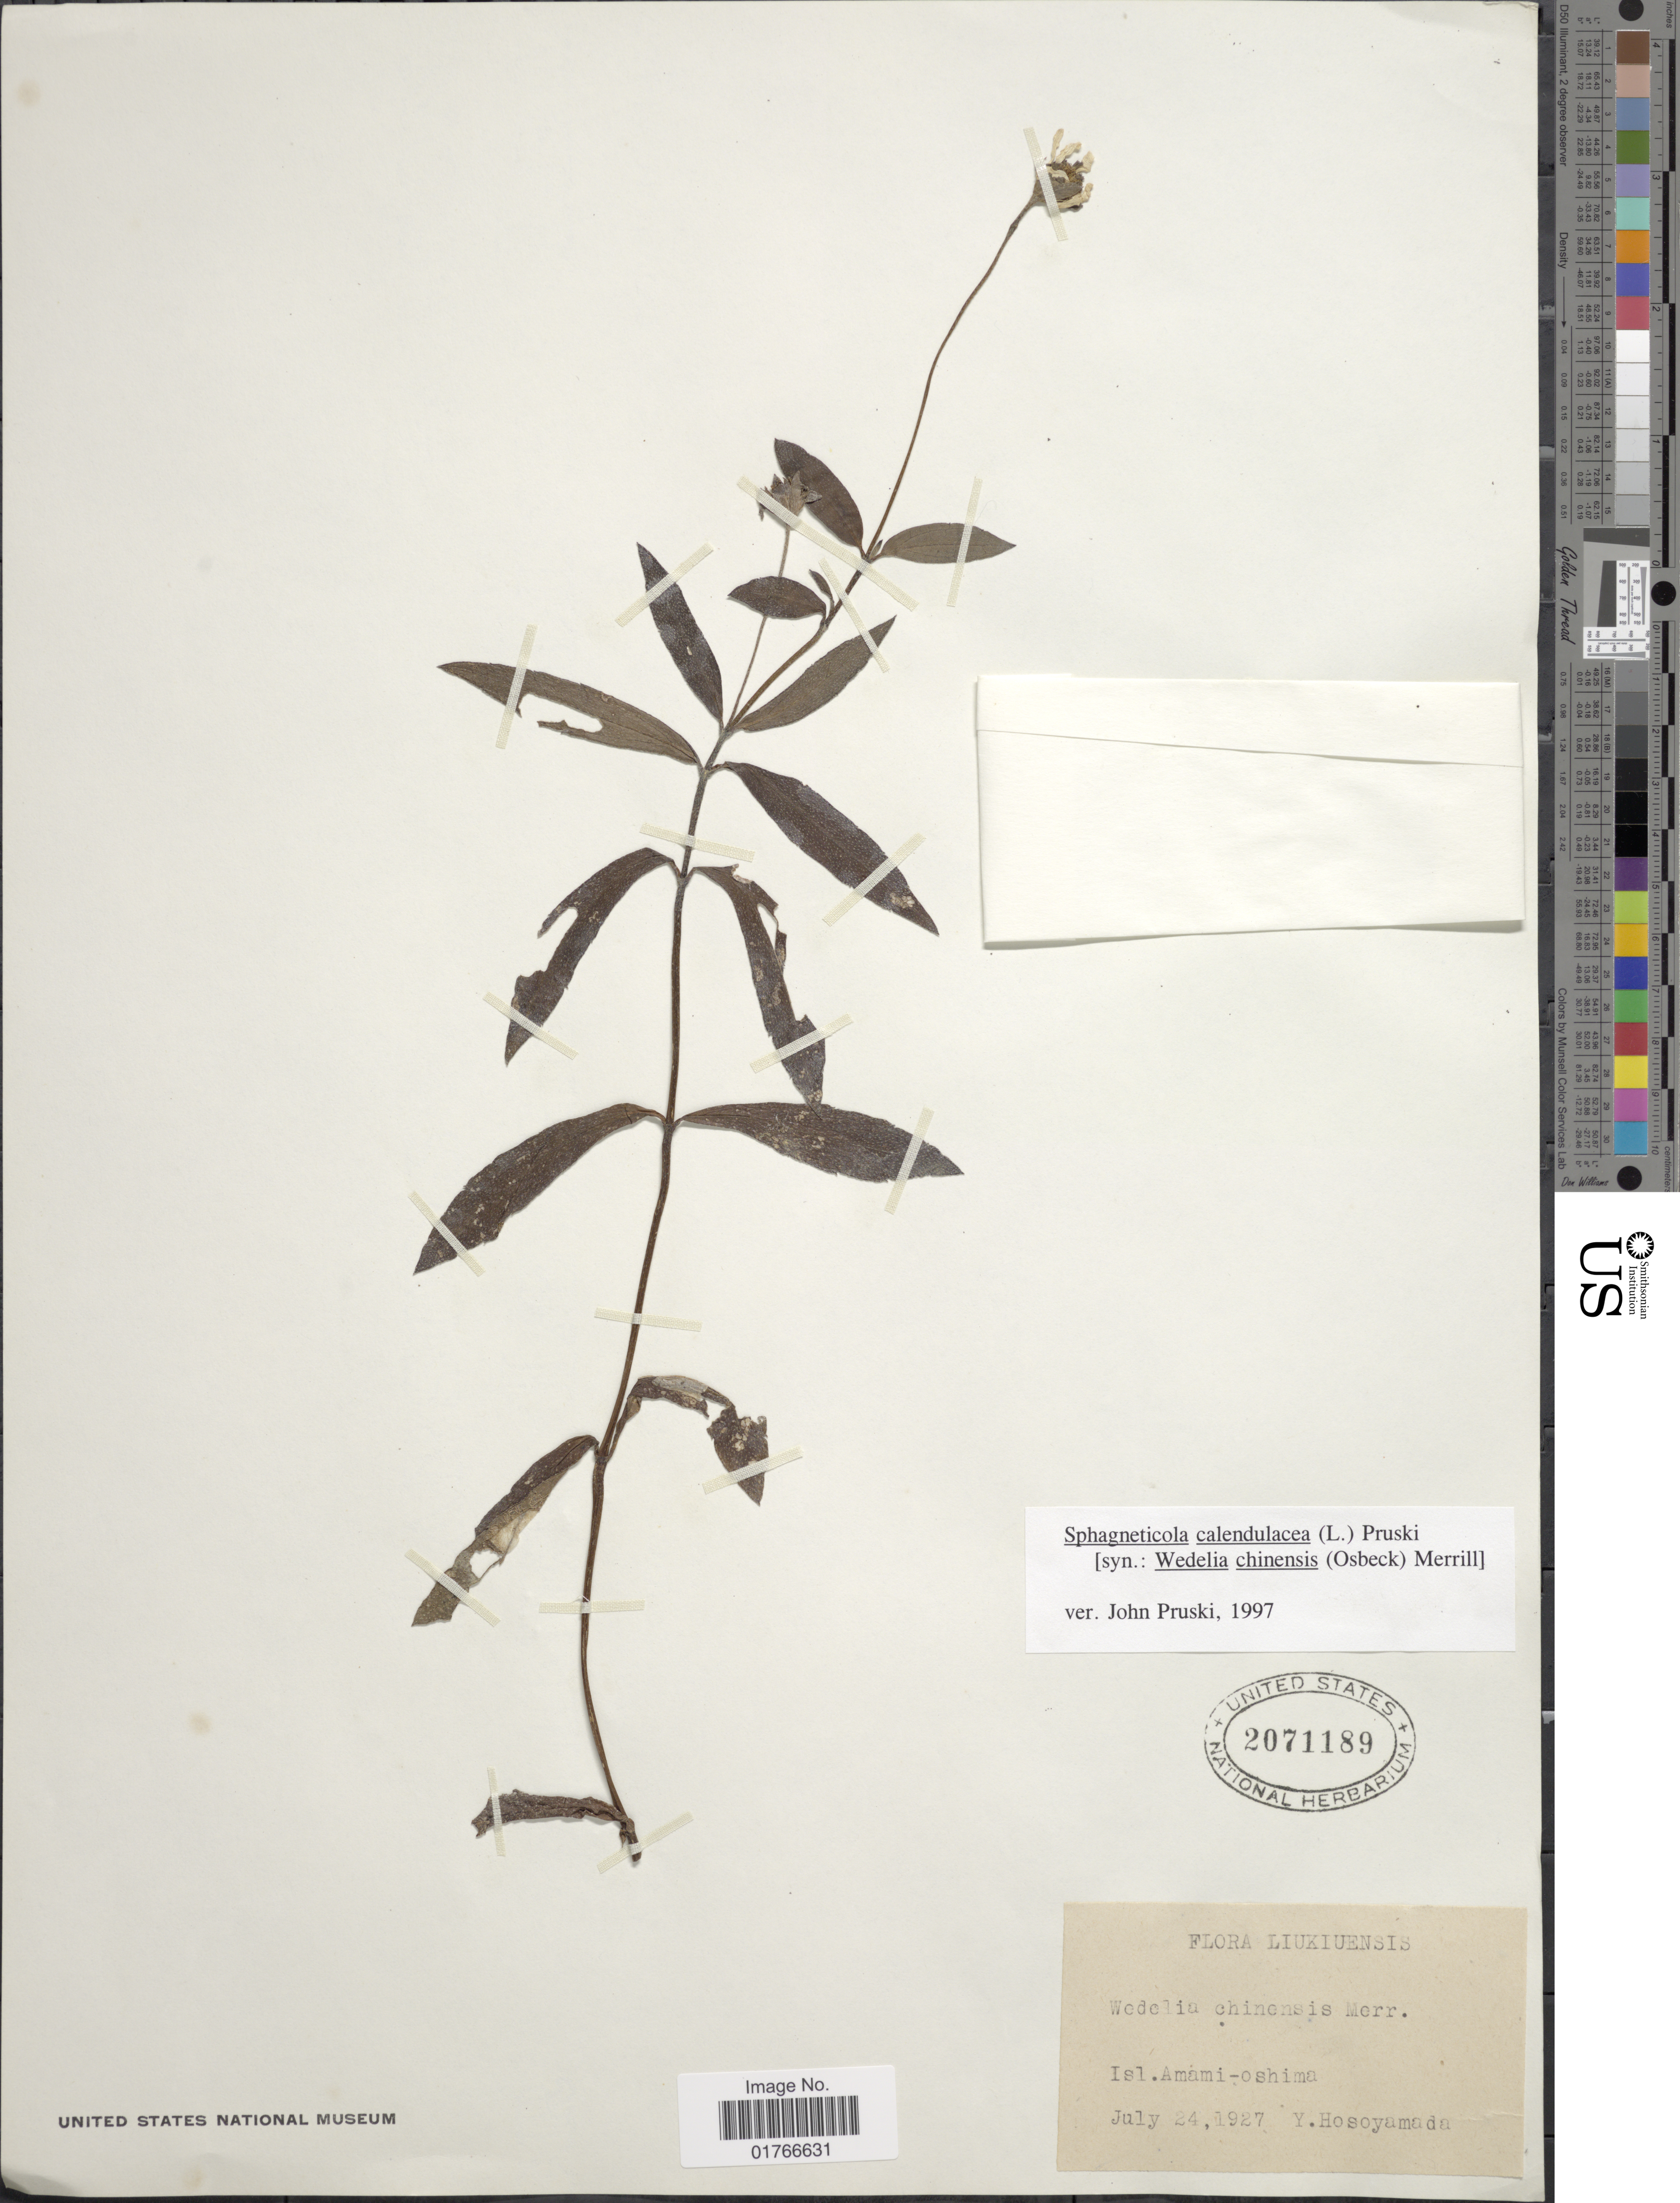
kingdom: Plantae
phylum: Tracheophyta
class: Magnoliopsida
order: Asterales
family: Asteraceae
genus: Sphagneticola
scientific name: Sphagneticola calendulacea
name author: (L.) Pruski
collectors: Y. Hosoyamada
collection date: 1927-07-24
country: Japan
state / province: Okinawa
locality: Liukiuensis, Isl. Amami-oshima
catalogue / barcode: US 2071189